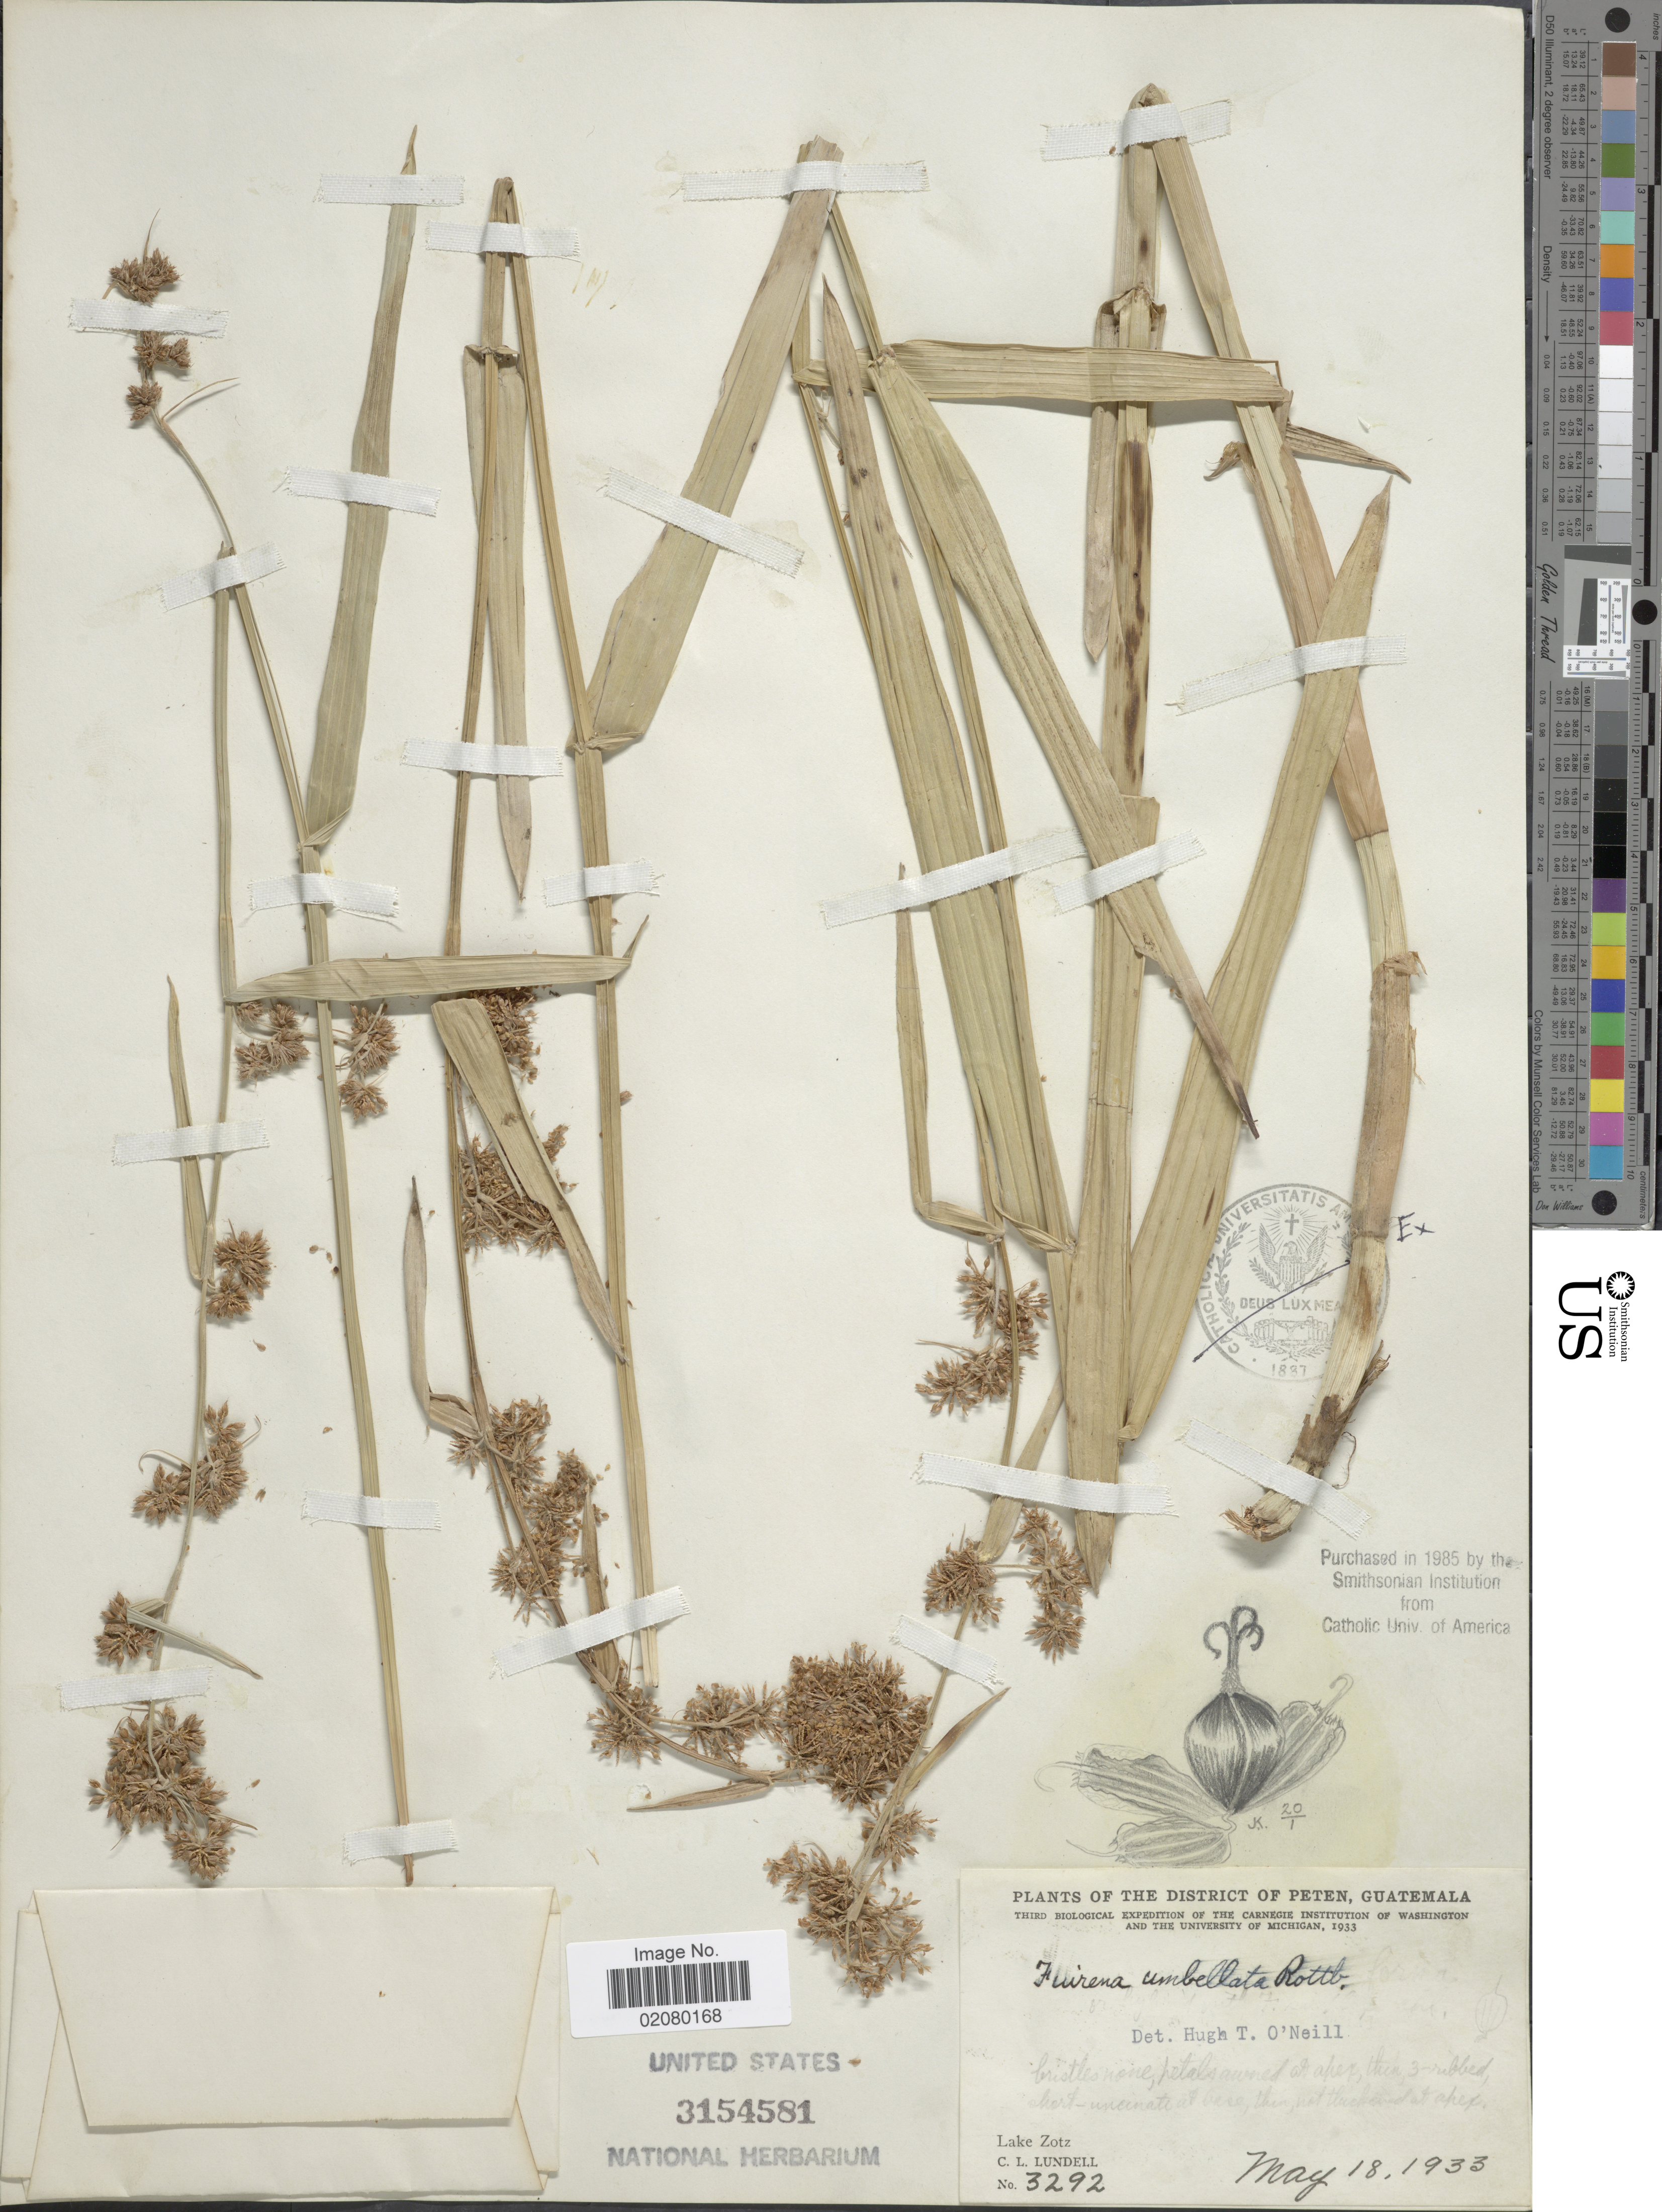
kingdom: Plantae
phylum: Tracheophyta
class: Liliopsida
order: Poales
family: Cyperaceae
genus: Fuirena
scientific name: Fuirena umbellata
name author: Rottb.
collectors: C. L. Lundell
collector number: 3292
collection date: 1933-05-18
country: Guatemala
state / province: El Petén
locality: District of Peten, Lake Zotz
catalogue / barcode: US 3154581